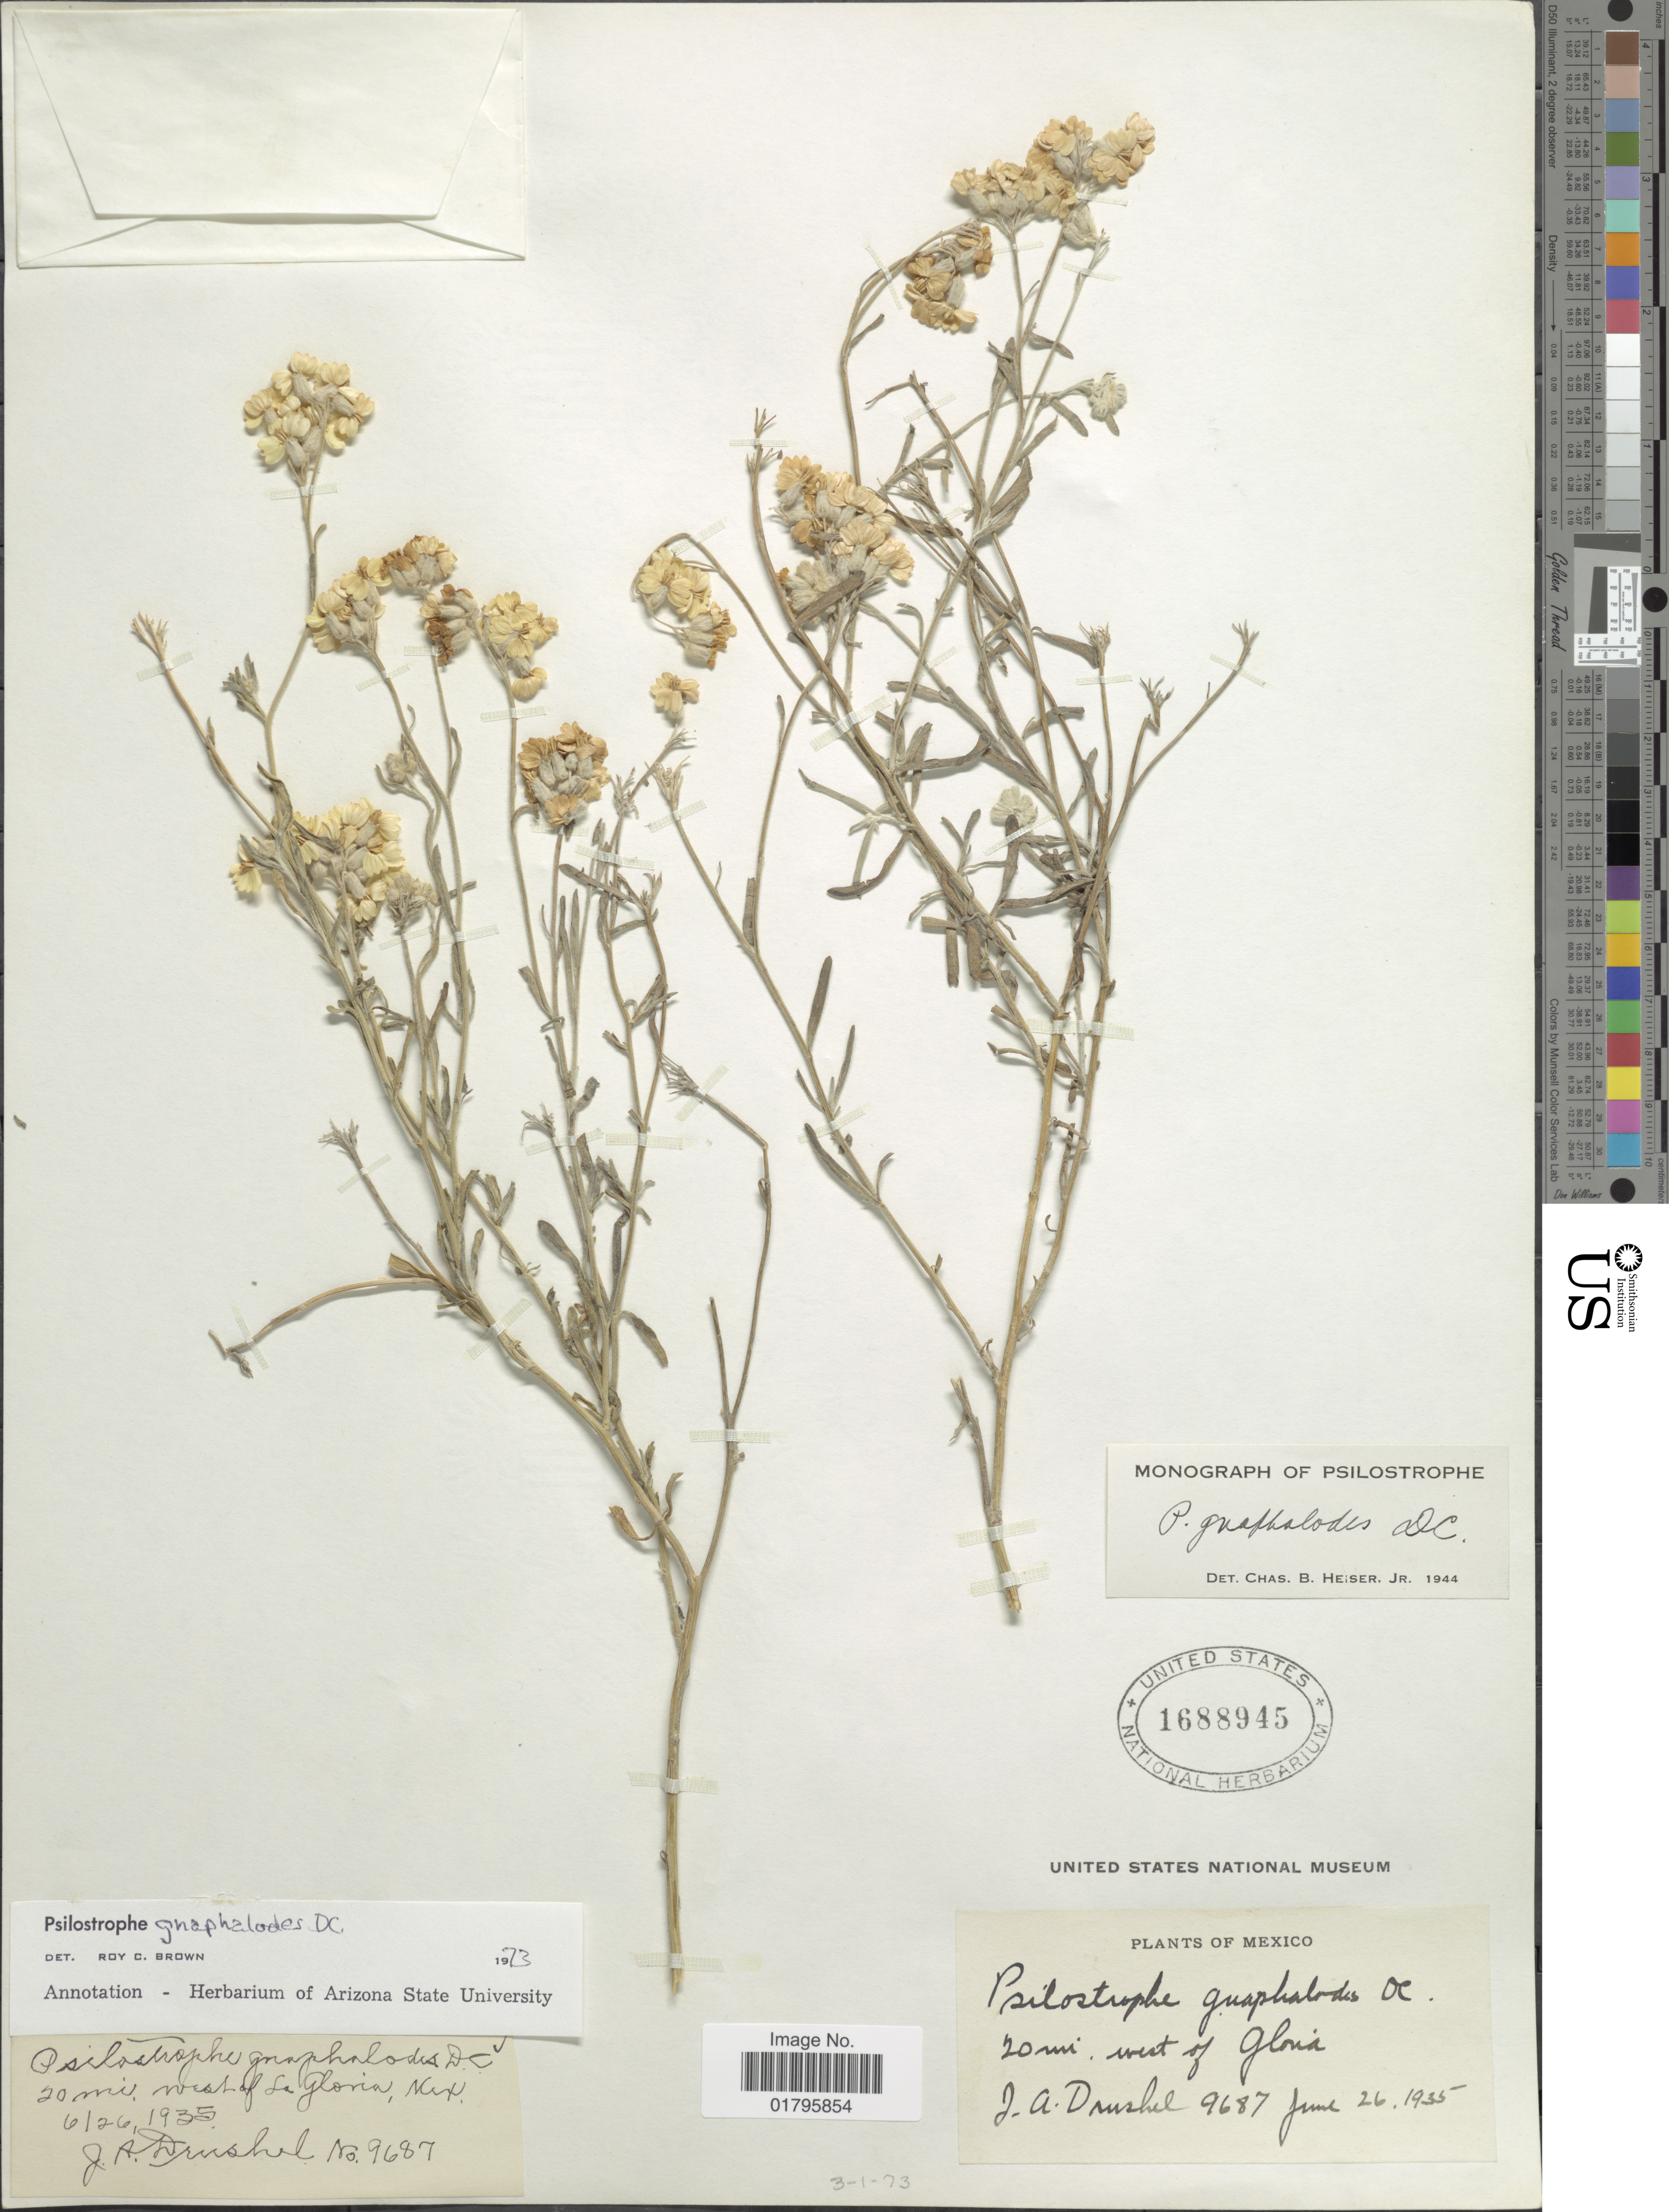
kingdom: Plantae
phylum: Tracheophyta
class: Magnoliopsida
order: Asterales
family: Asteraceae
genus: Psilostrophe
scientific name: Psilostrophe gnaphaloides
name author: DC.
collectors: J. A. Drushel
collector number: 9687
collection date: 1935-06-26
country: Mexico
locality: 20 mi. west of Gloria, Mexico.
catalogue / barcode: US 1688945